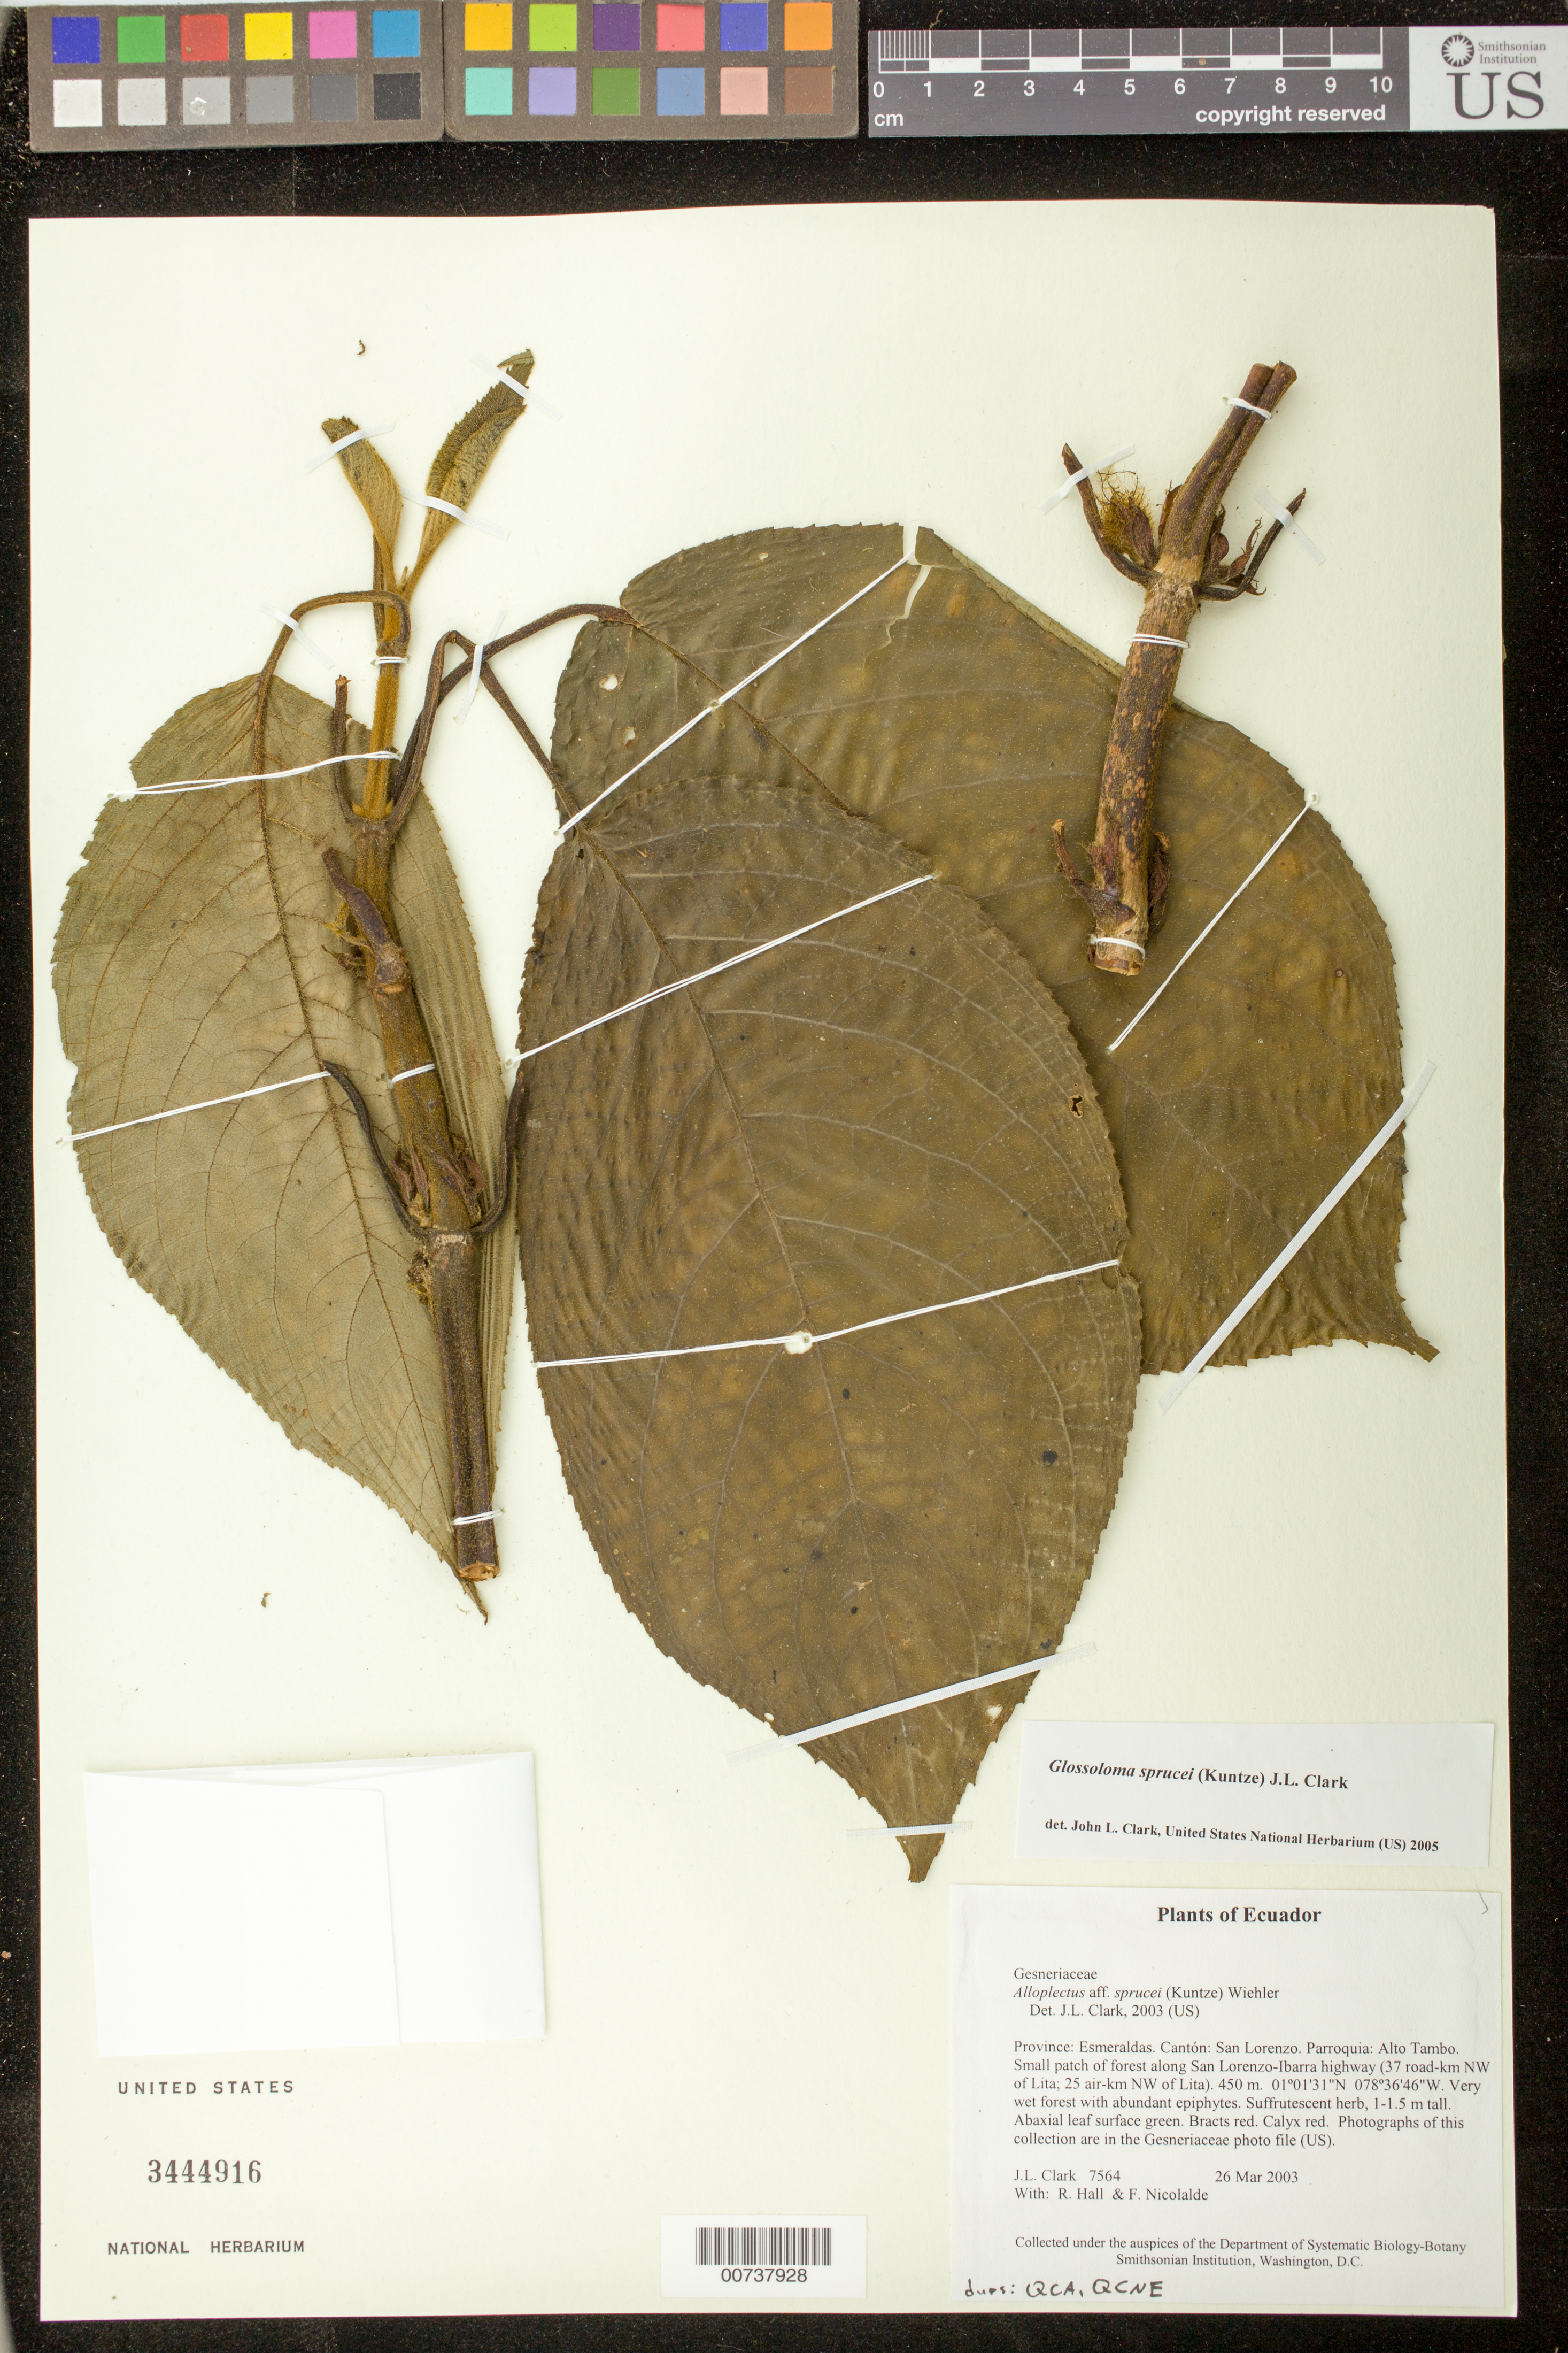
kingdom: Plantae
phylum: Tracheophyta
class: Magnoliopsida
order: Lamiales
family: Gesneriaceae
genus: Glossoloma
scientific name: Glossoloma sprucei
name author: (Kuntze) J.L. Clark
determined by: Clark, J. L., (SEL), The Marie Selby Botanical Garden (UNITED STATES)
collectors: J. L. Clark, R. Hall & F. Nicolalde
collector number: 7564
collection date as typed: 26 Mar 2003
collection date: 2003-03-26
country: Ecuador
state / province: Esmeraldas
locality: San Lorenzo. Parroquia: Alto Tambo. Small patch of forest along San Lorenzo-Ibarra highway (37 road-km NW of Lita; 25 air-km NW of Lita).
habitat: Very wet forest with abundant epiphytes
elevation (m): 450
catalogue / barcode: US 3444916